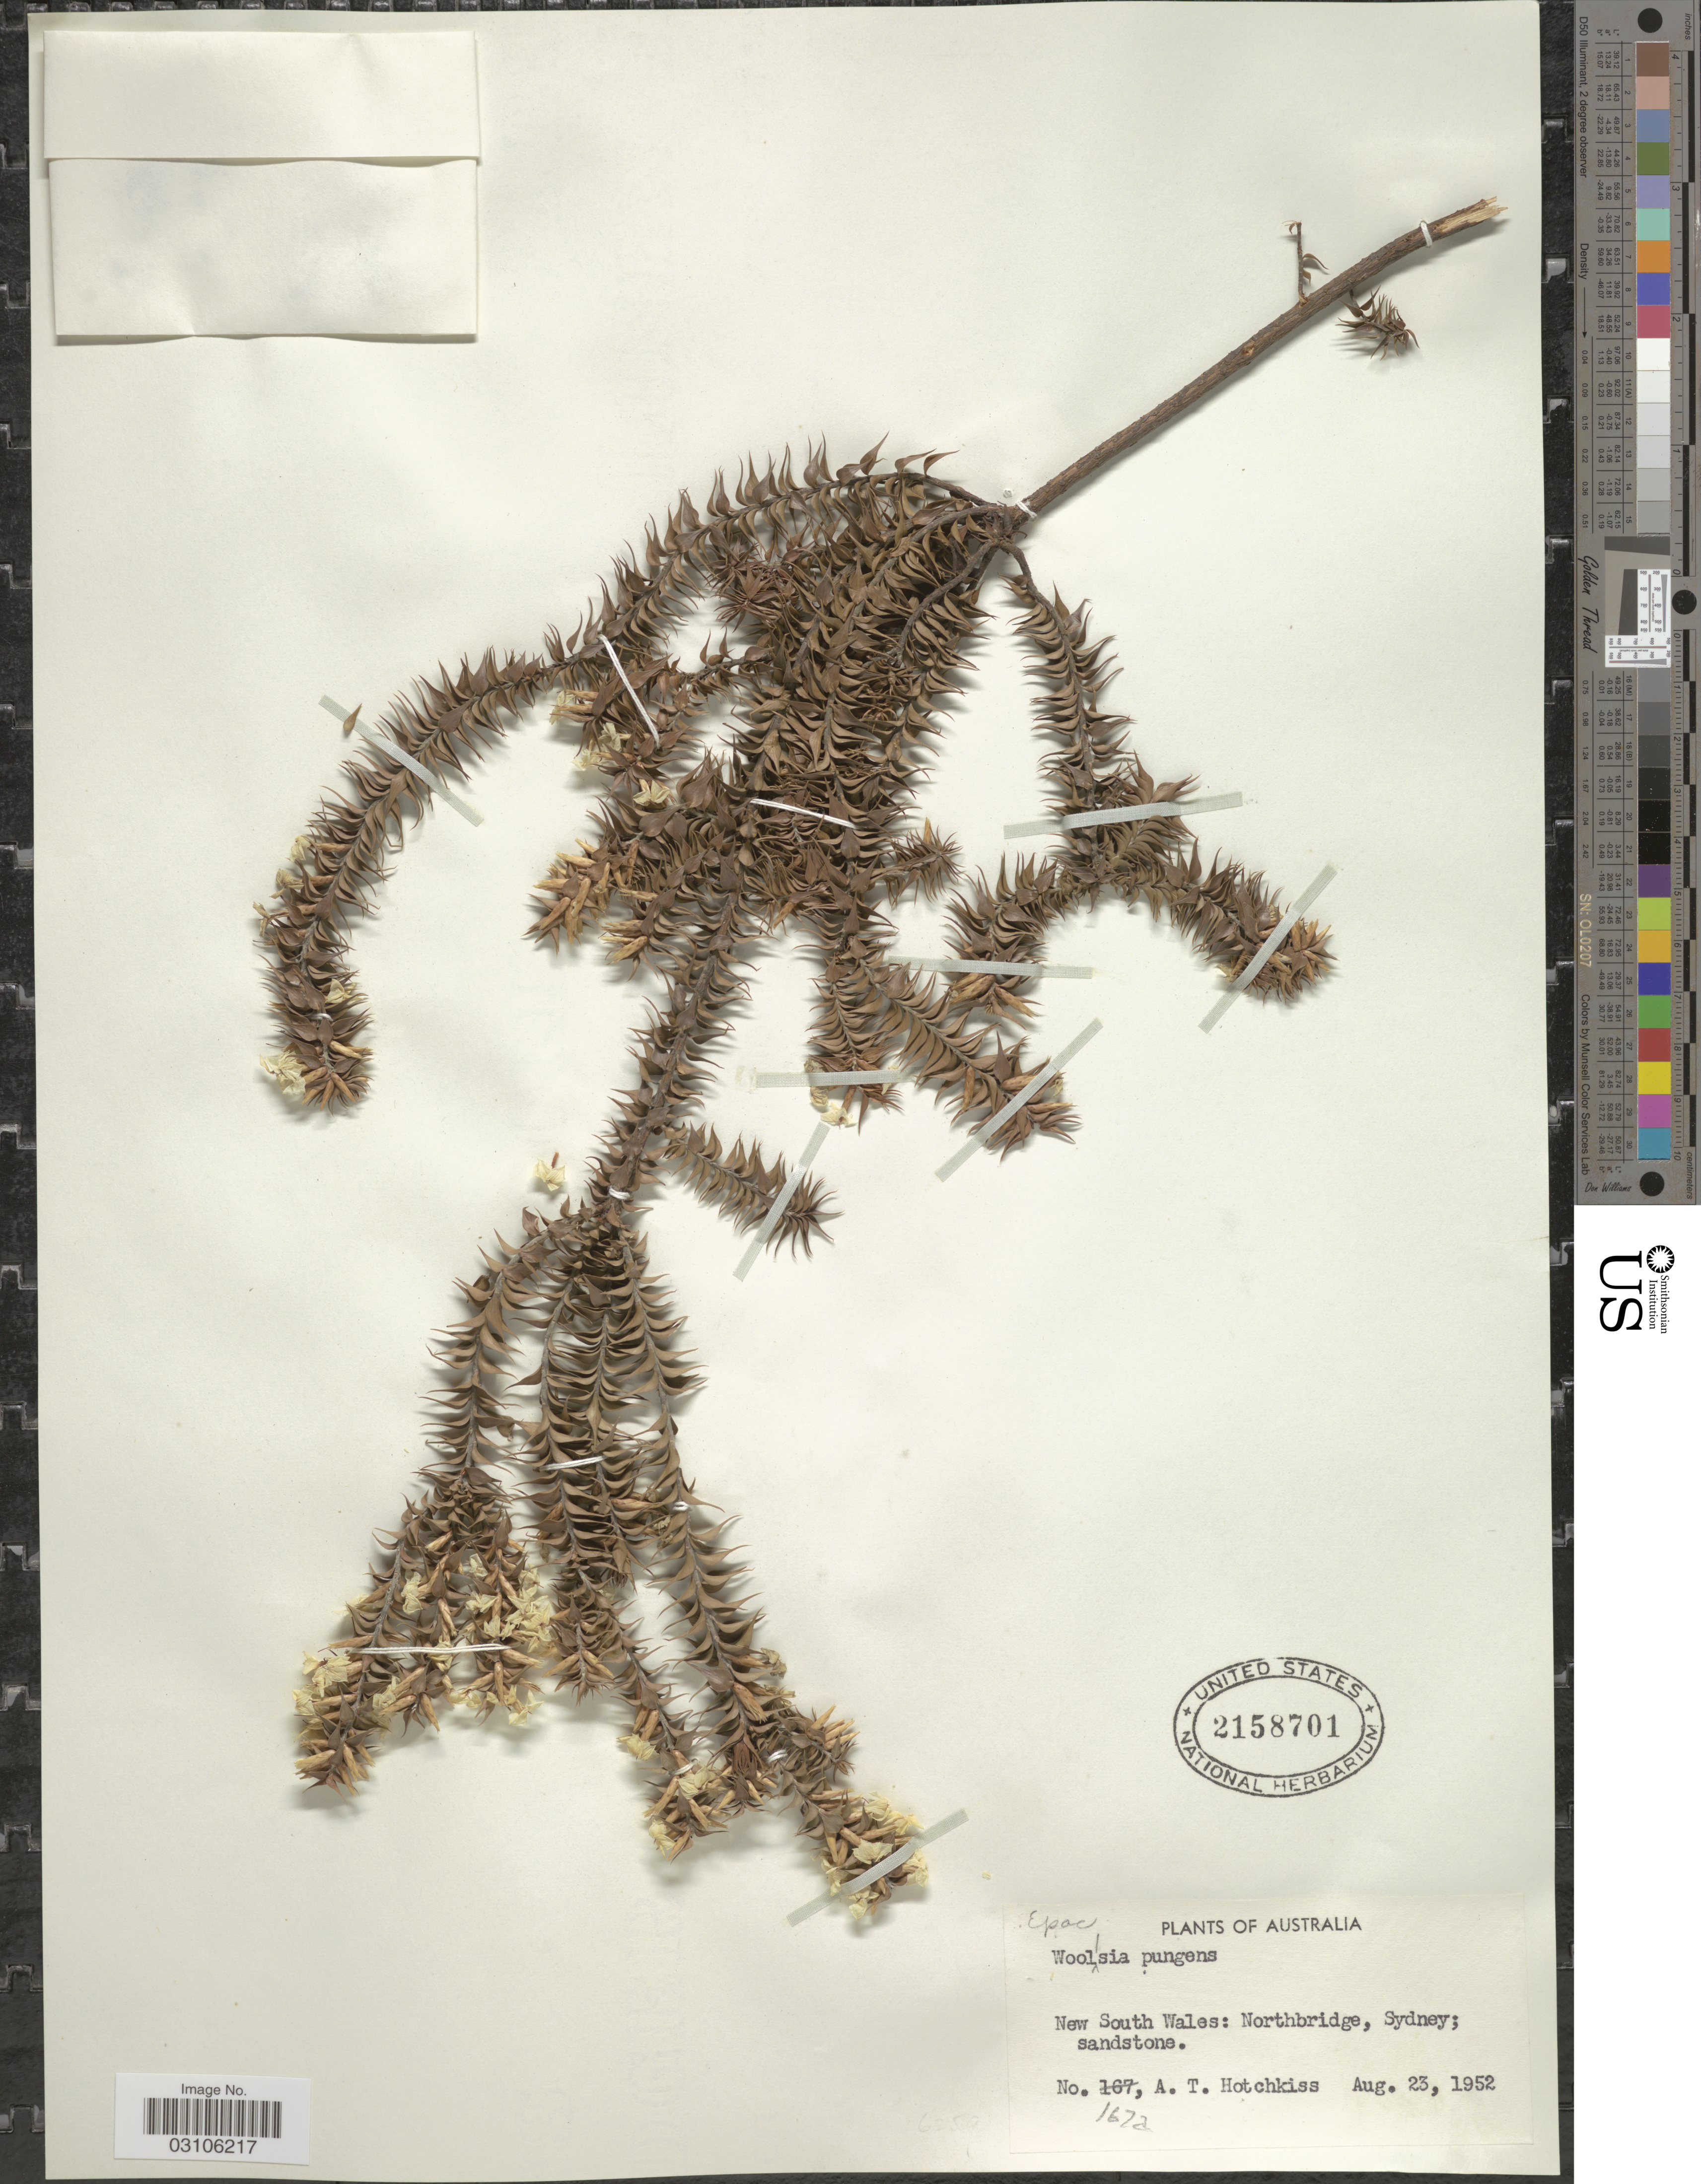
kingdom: Plantae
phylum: Tracheophyta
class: Magnoliopsida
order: Ericales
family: Ericaceae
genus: Woollsia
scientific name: Woollsia pungens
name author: (Cav.) F. Muell.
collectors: A. Hotchkiss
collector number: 1672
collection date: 1952-08-23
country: Australia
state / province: New South Wales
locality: Northbridge, Sydney.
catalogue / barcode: US 2158701